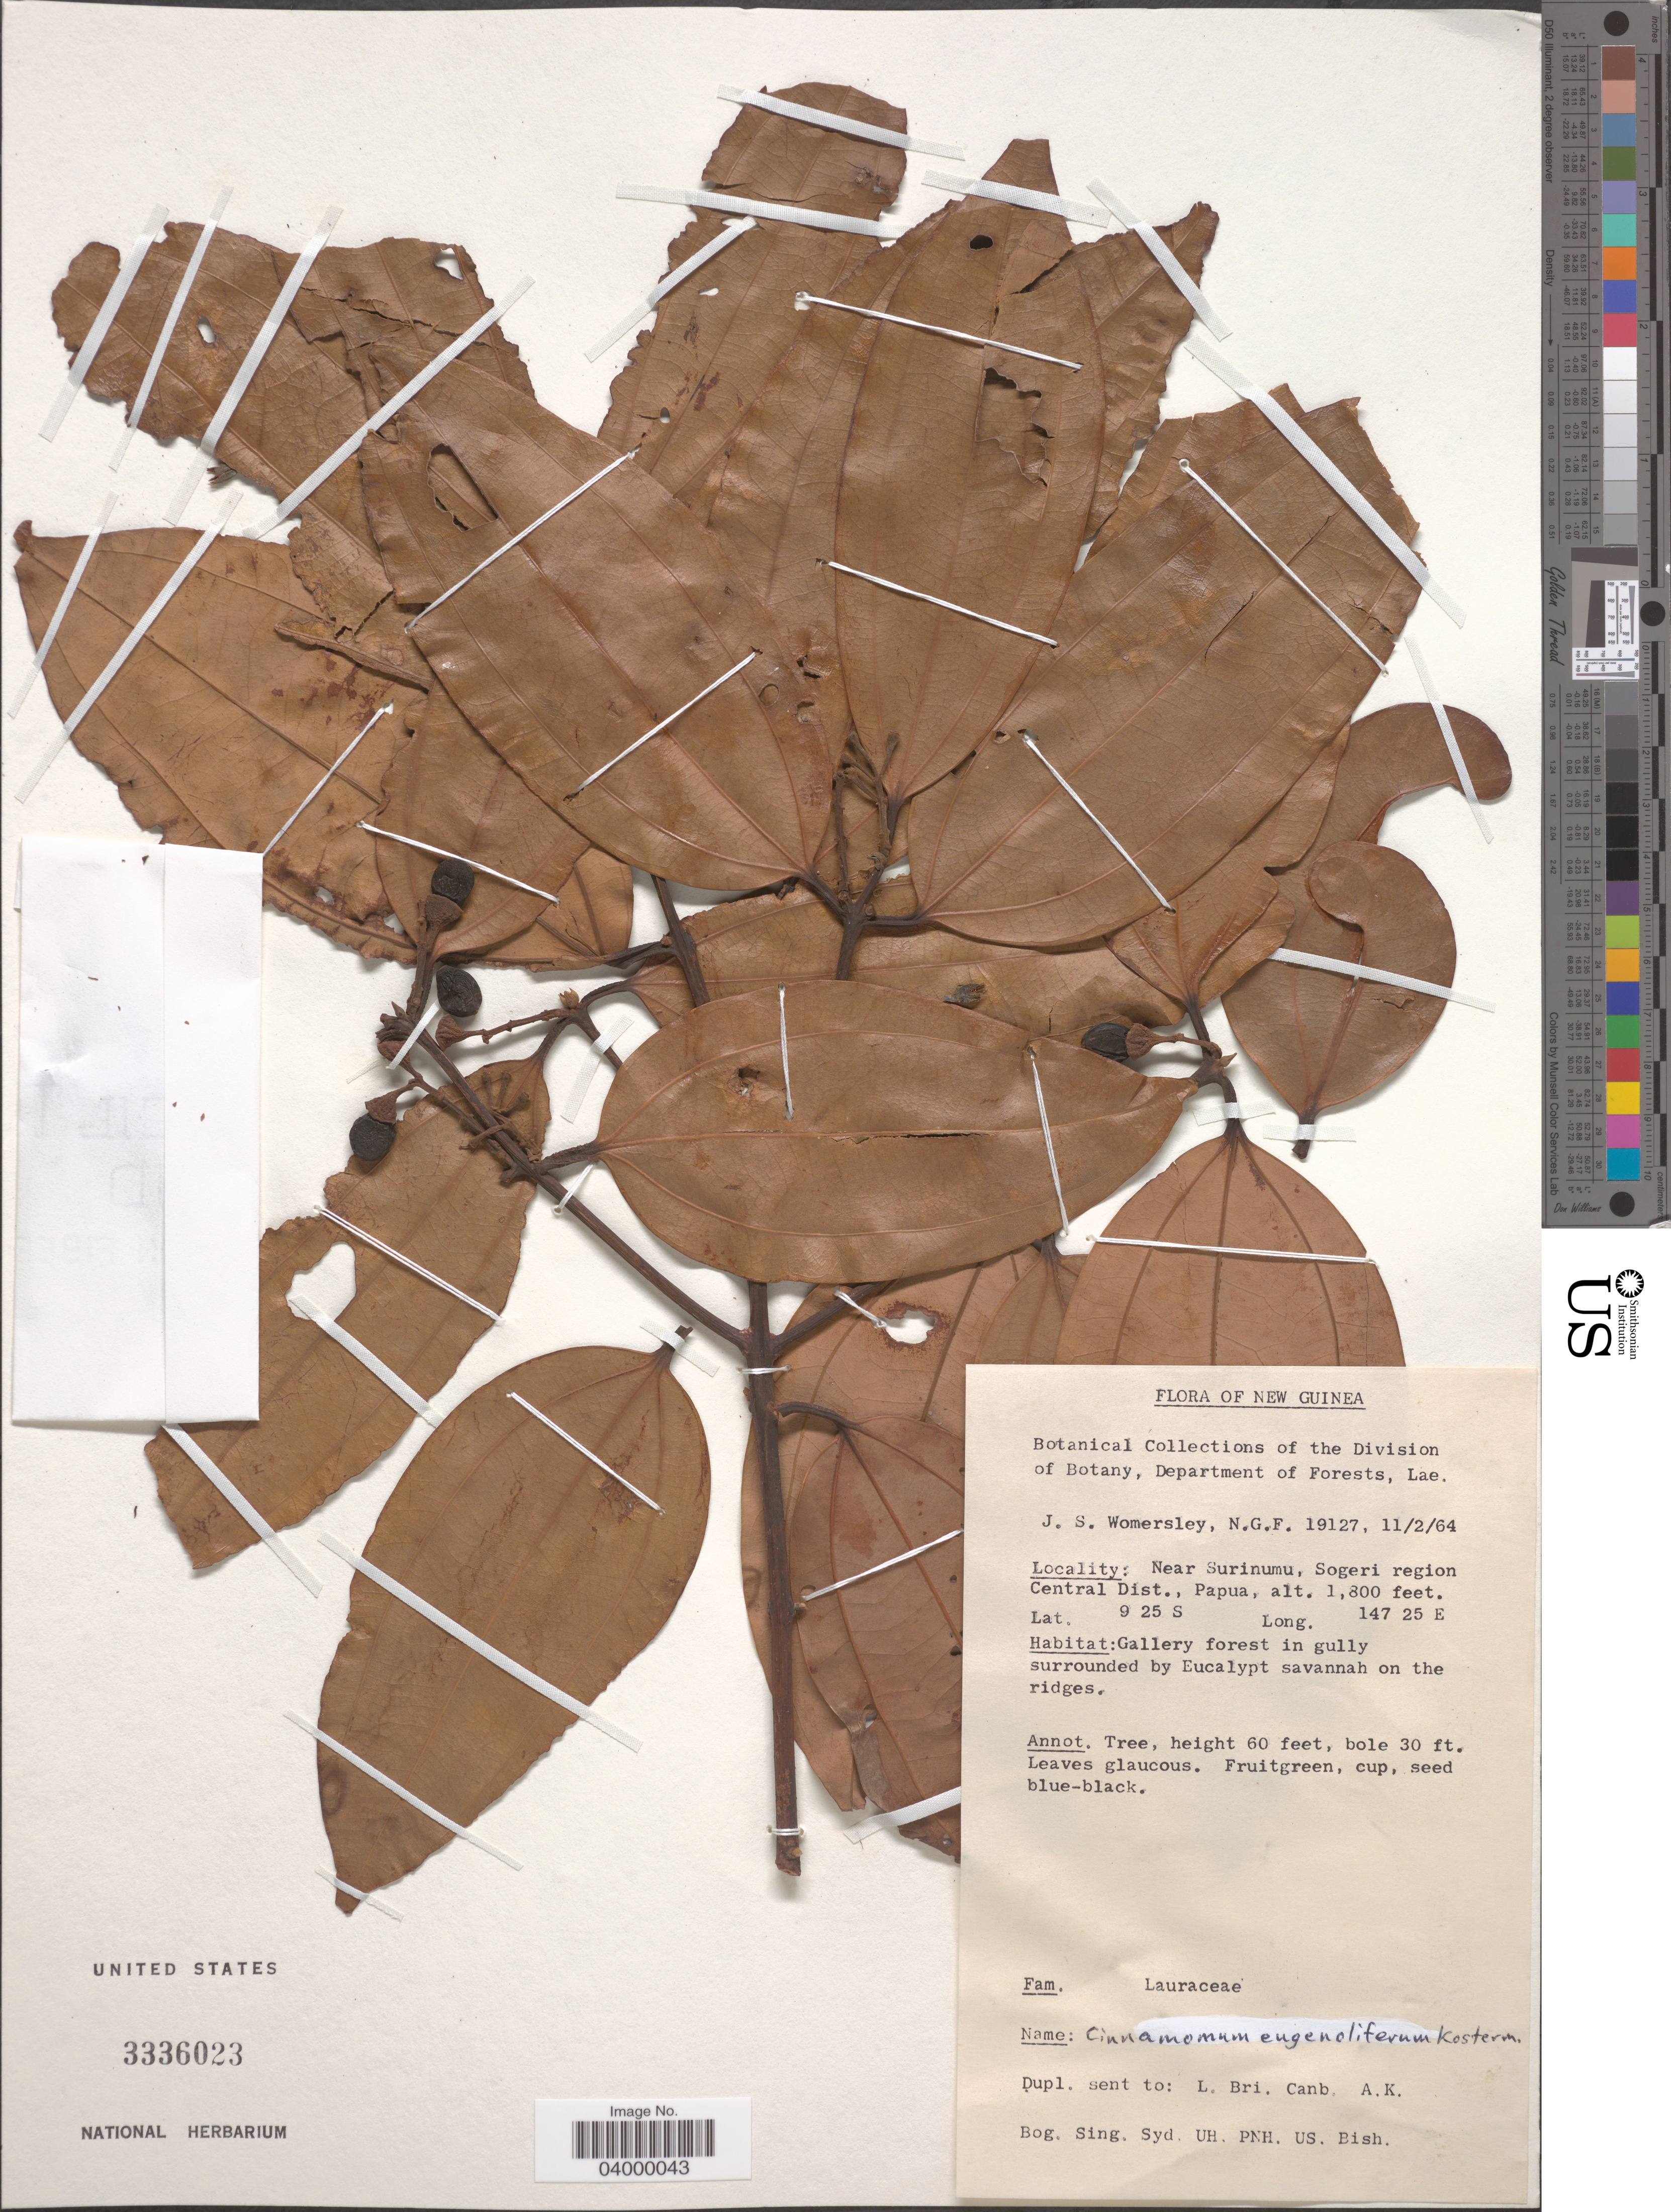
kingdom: Plantae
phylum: Tracheophyta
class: Magnoliopsida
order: Laurales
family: Lauraceae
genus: Cinnamomum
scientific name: Cinnamomum eugenoliferum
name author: Kosterm.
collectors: J. S. Womersley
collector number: N.G.F. 19127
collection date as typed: Transcribed d/m/y: 11/2/64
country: Papua New Guinea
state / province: Central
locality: New Guinea. Near Surinumu, Sogeri region. Central Dist., Papua.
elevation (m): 549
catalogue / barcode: US 3336023